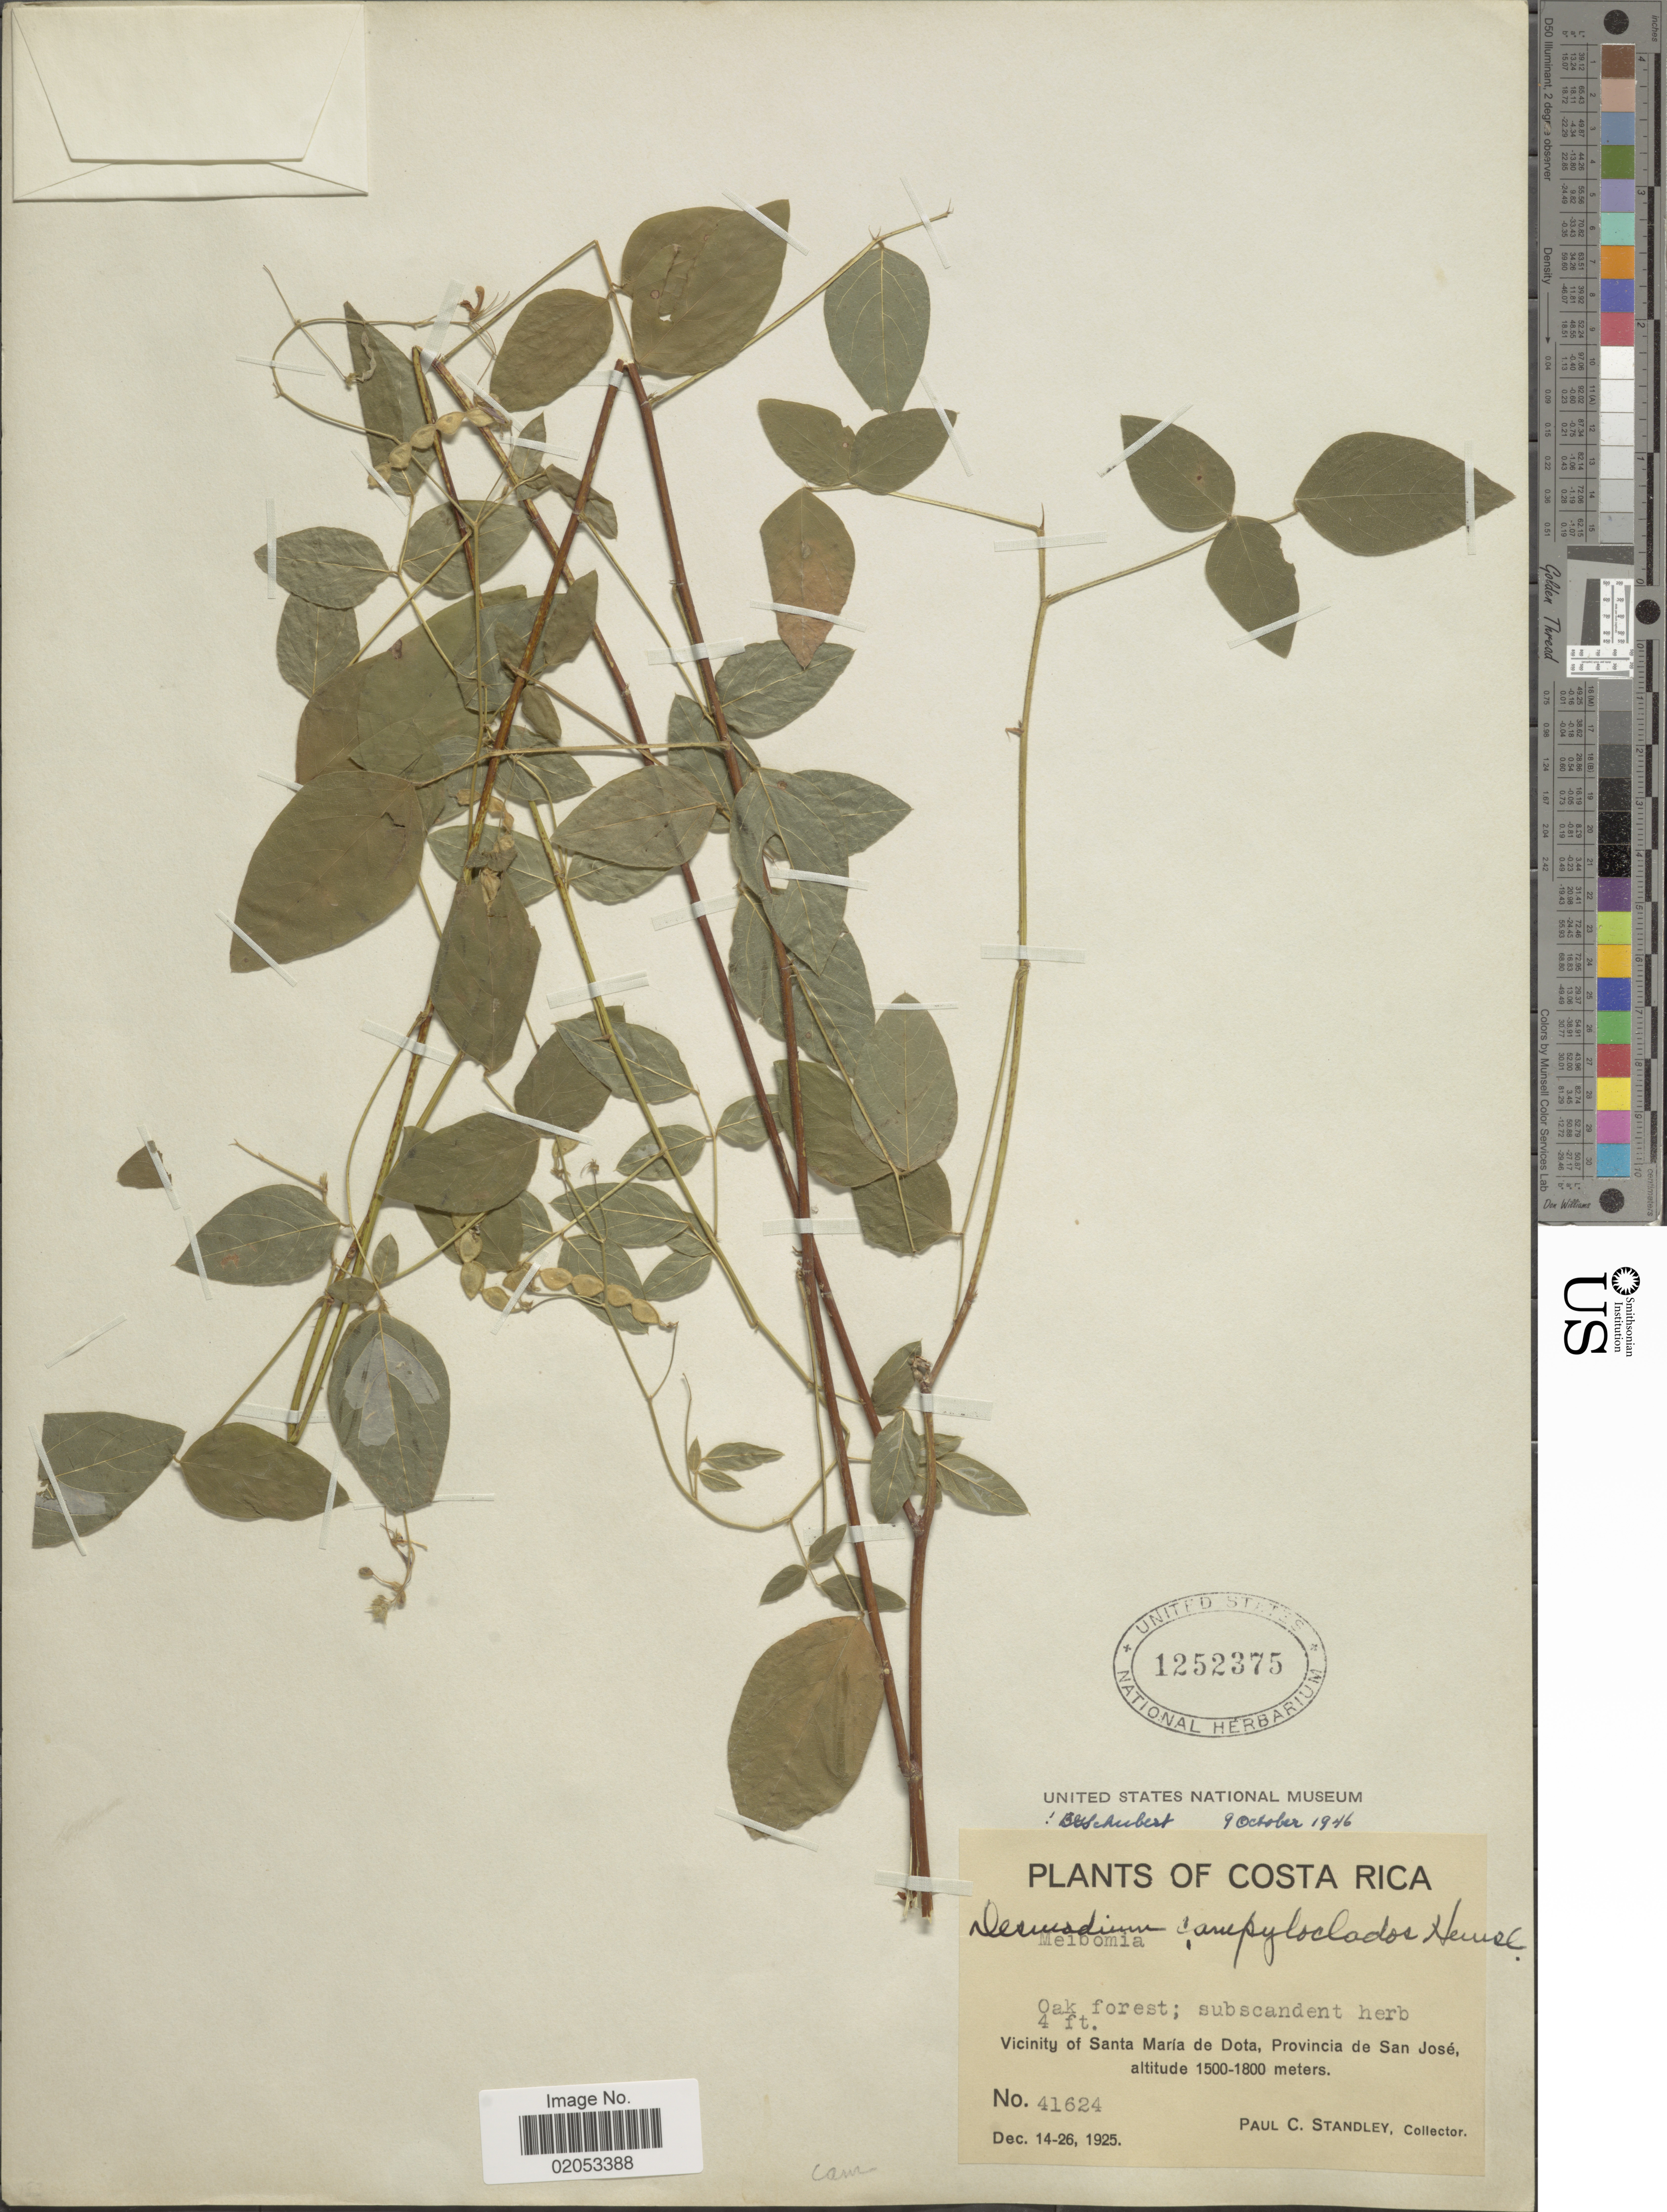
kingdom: Plantae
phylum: Tracheophyta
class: Magnoliopsida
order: Fabales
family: Fabaceae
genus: Desmodium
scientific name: Desmodium campyloclados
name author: Hemsl.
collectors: P. C. Standley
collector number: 41624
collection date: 1925-12-14/1925-12-26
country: Costa Rica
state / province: San José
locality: Oak forest, Vicinity of Santa María de Dota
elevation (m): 1500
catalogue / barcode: US 1252375